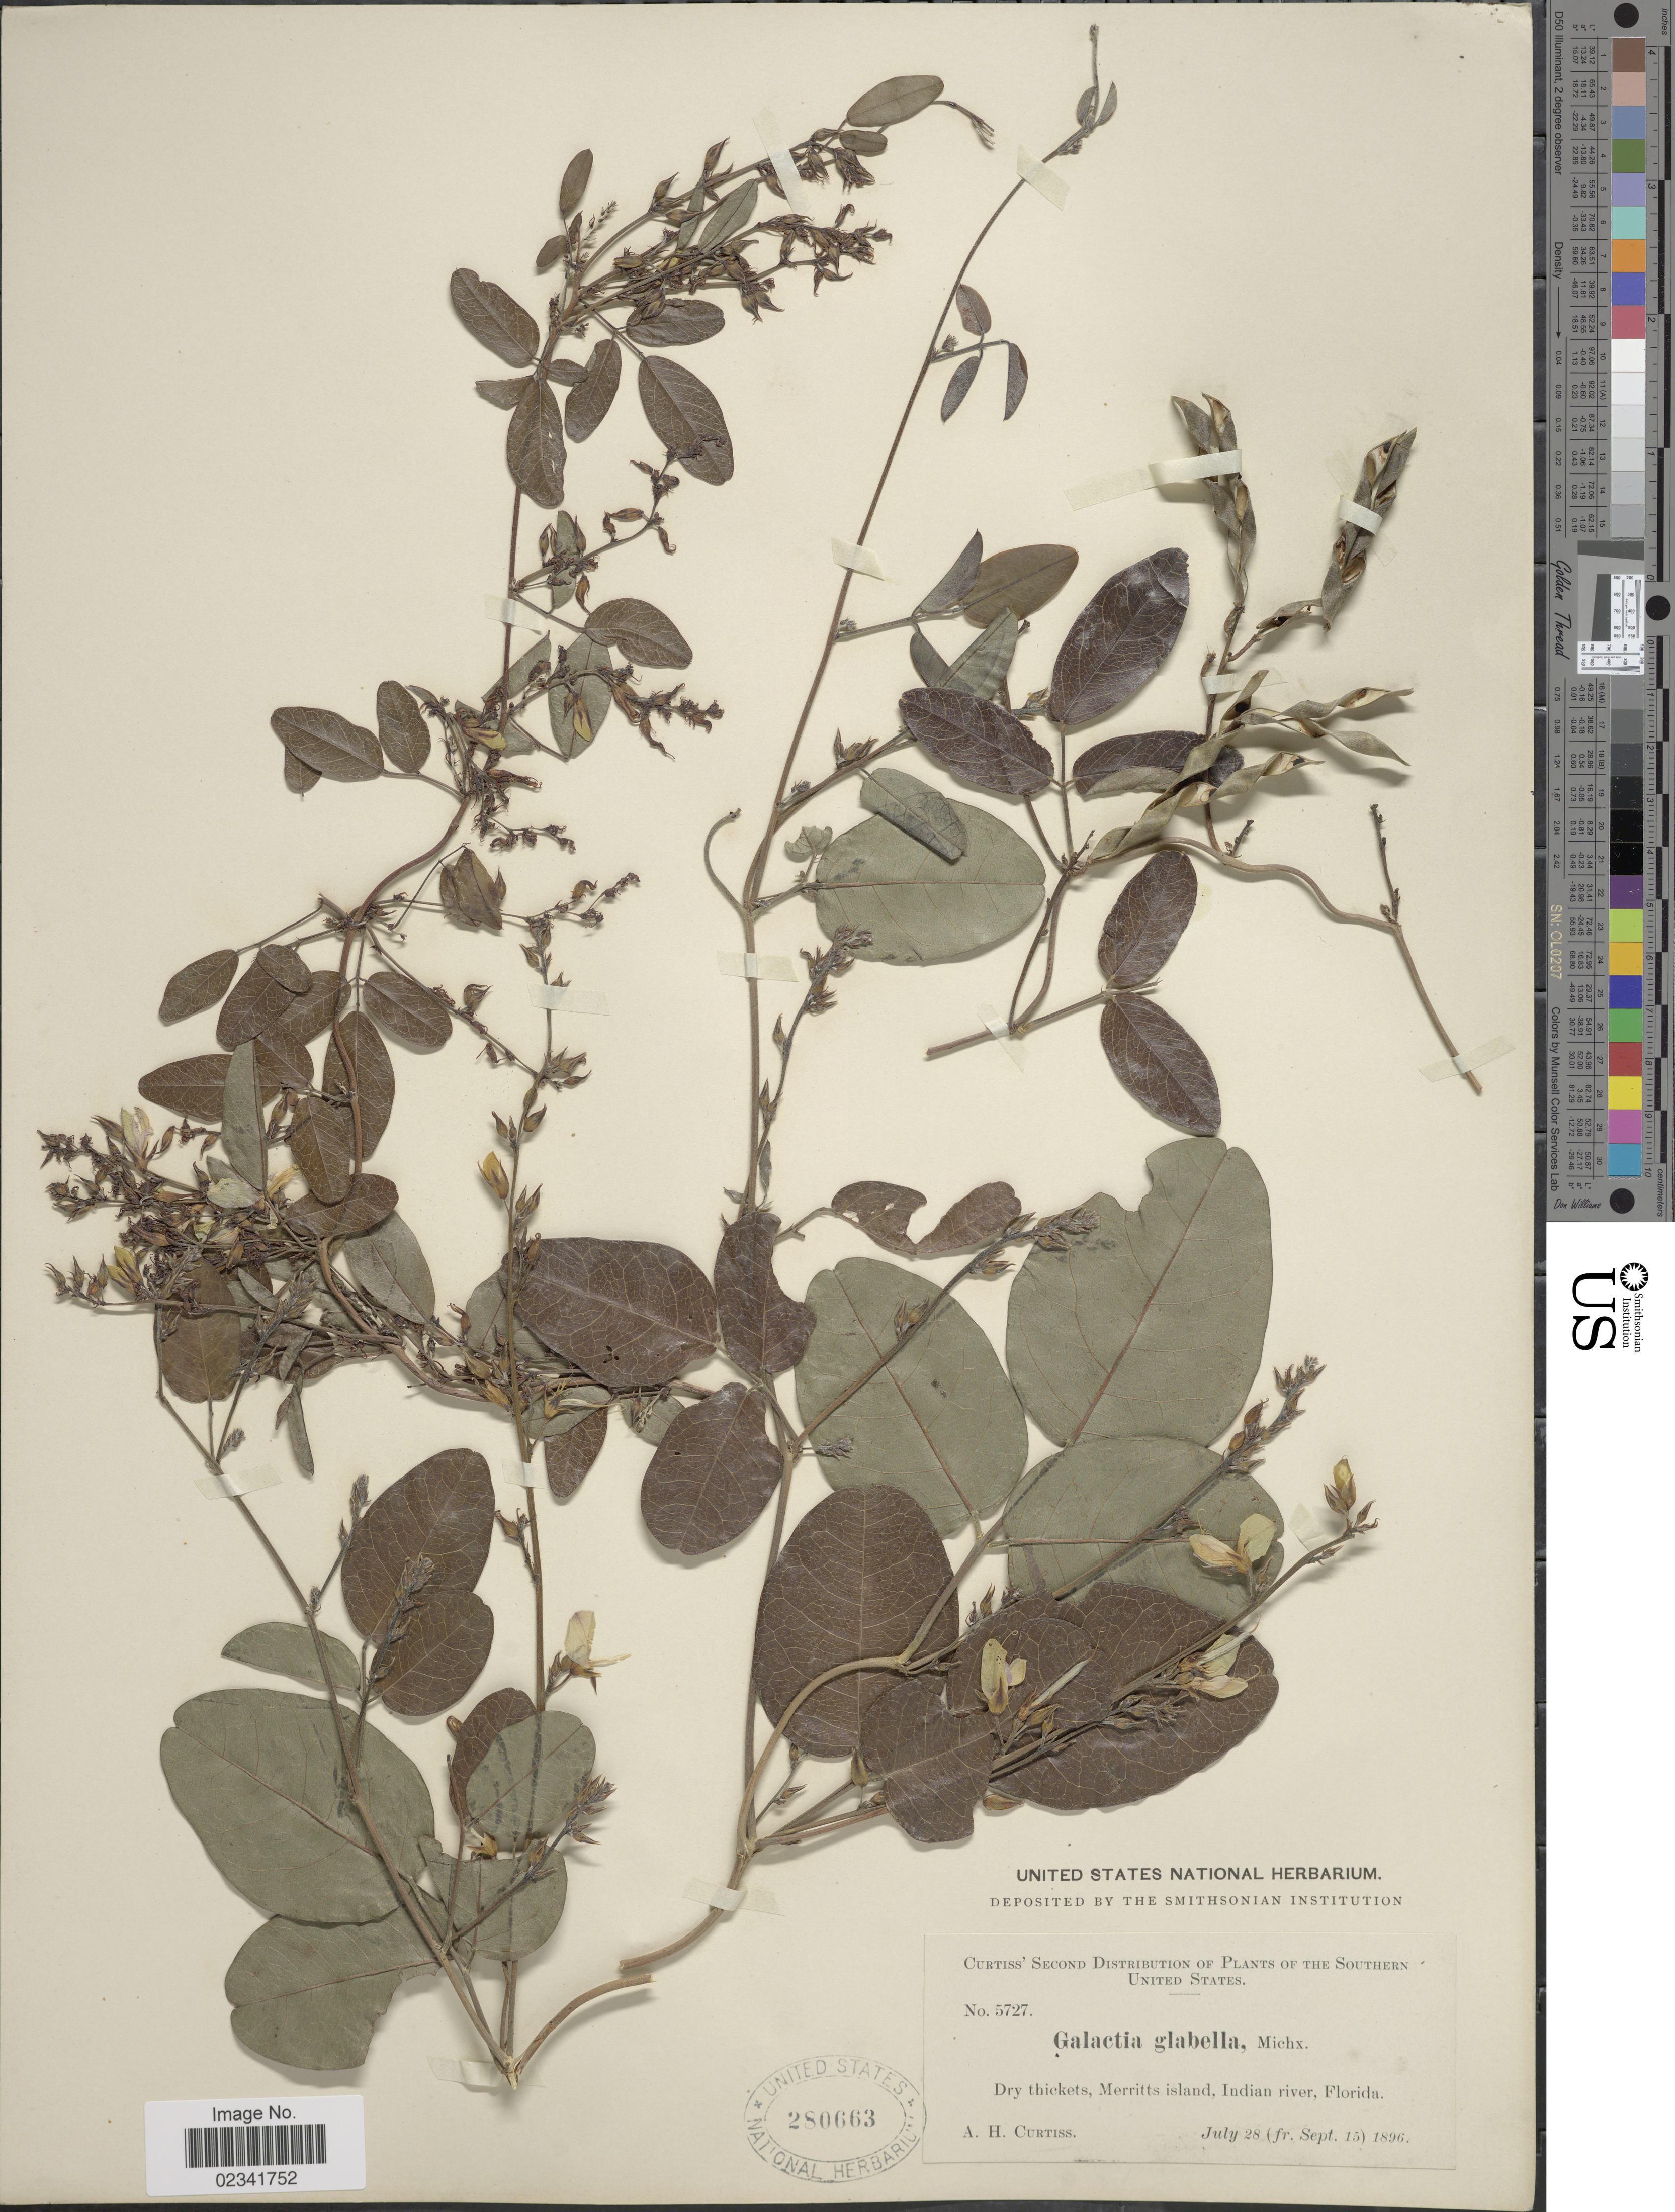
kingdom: Plantae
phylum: Tracheophyta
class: Magnoliopsida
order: Fabales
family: Fabaceae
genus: Galactia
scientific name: Galactia regularis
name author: (L.) Britton, Stearns & Poggenb.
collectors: A. H. Curtiss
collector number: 5727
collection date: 1896-07-28/1896-09-15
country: United States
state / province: Florida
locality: Dry Thickets, Merritts Island, Indian River, Florida, The Southern United States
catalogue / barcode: US 280663